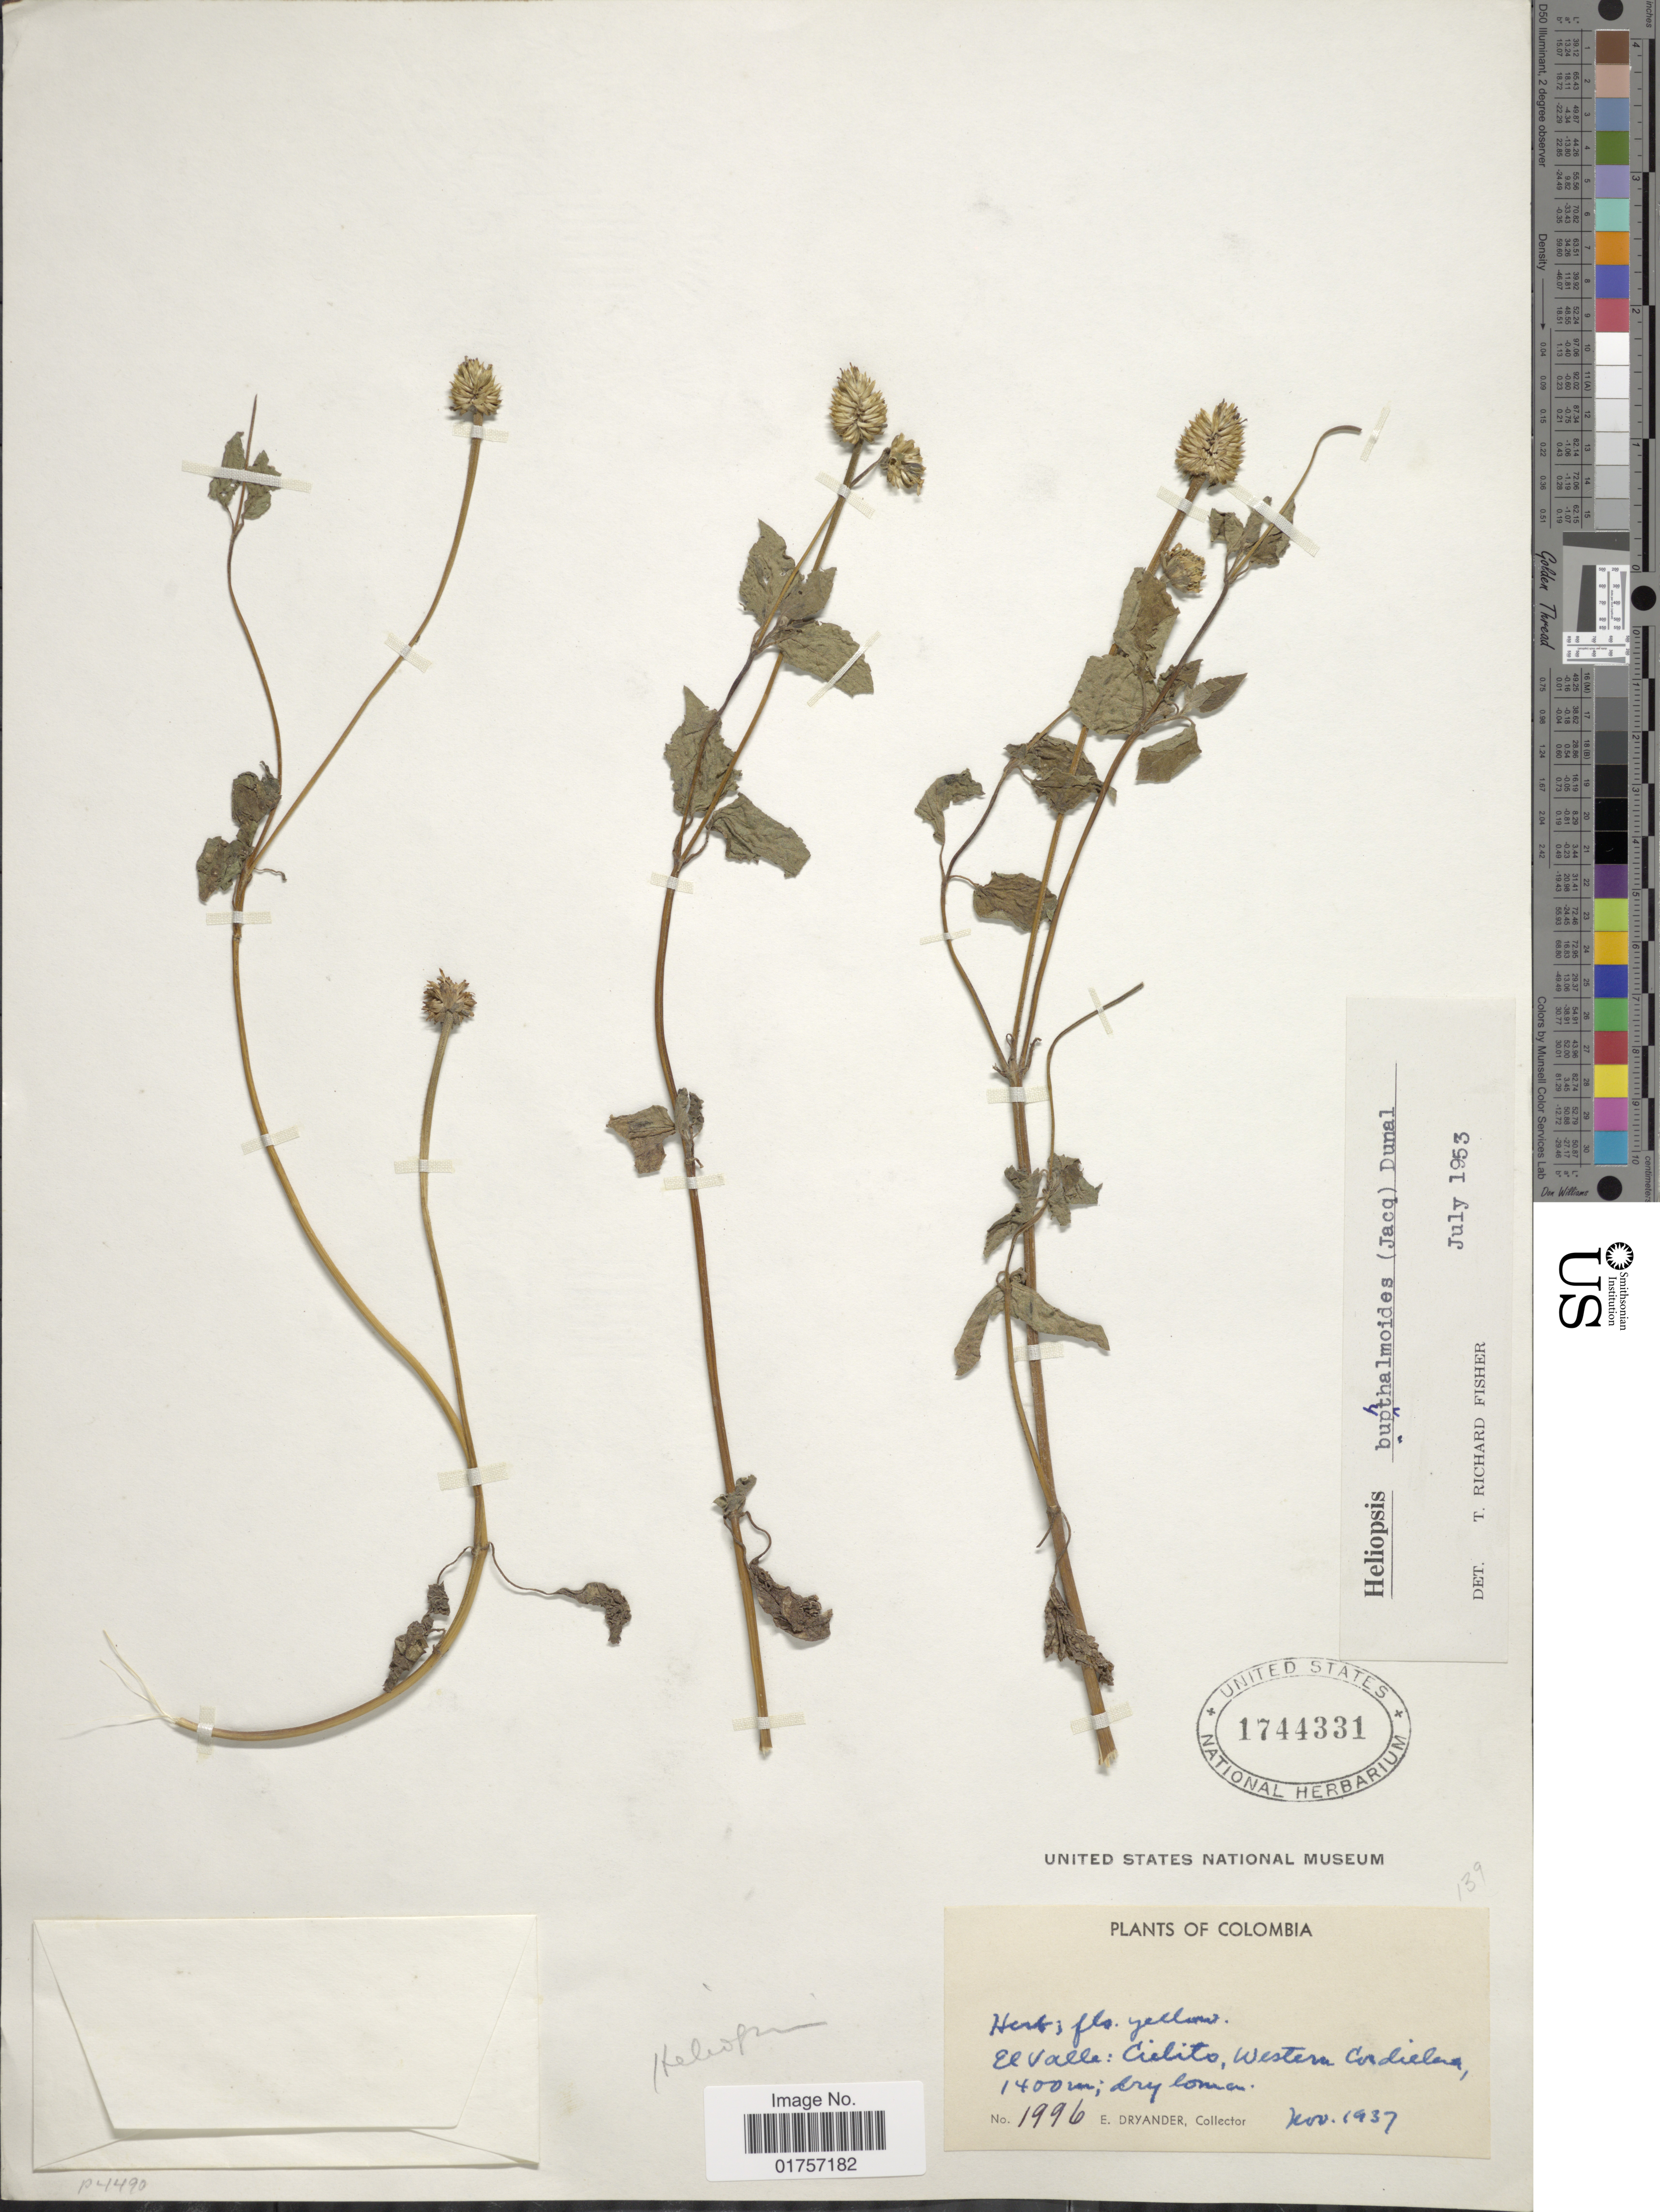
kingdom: Plantae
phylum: Tracheophyta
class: Magnoliopsida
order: Asterales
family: Asteraceae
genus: Heliopsis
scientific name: Heliopsis buphthalmoides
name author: (Jacq.) Dunal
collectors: E. Dryander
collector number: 1996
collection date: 1937-11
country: Colombia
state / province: Valle del Cauca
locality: Cielito, Western Cordillera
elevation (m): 1400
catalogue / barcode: US 1744331